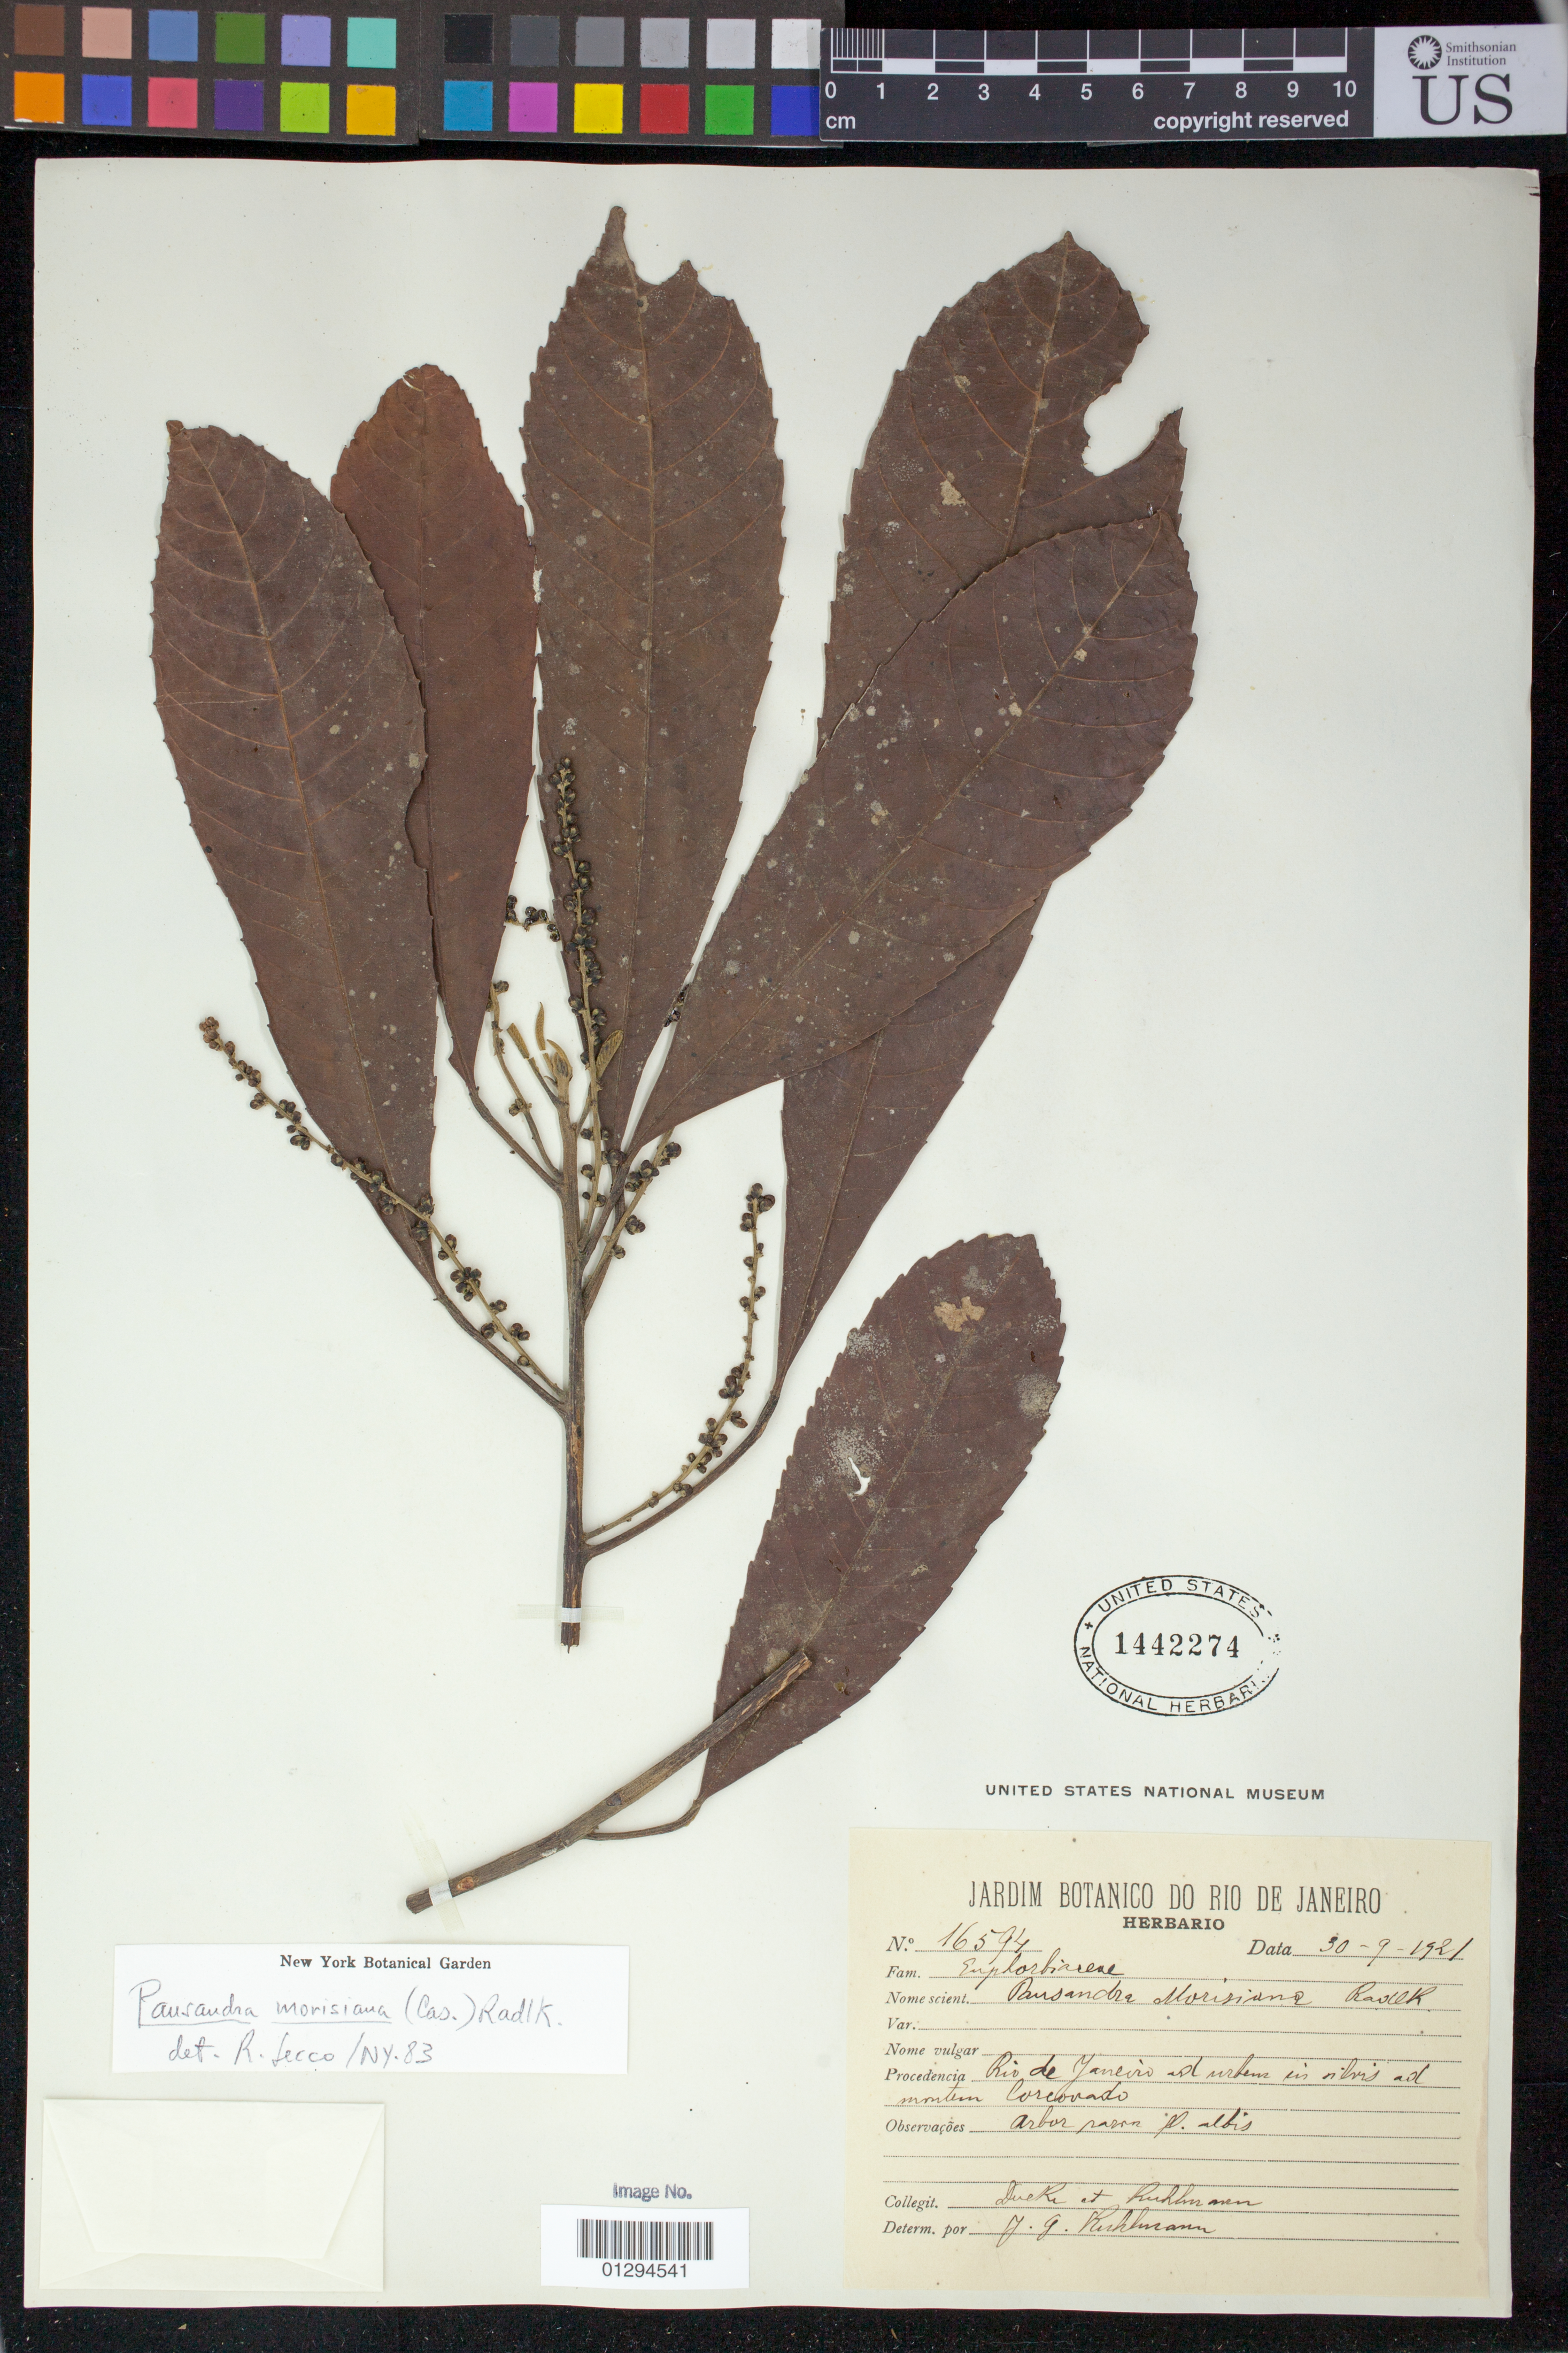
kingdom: Plantae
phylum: Tracheophyta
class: Magnoliopsida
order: Malpighiales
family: Euphorbiaceae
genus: Pausandra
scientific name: Pausandra morisiana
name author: (Casar.) Radlk.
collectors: A. Ducke & J. G. Ruhlmann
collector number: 16594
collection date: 1921-09-30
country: Brazil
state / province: Rio de Janeiro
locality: Rio de Janeiro, Corcovado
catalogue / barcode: US 1442274